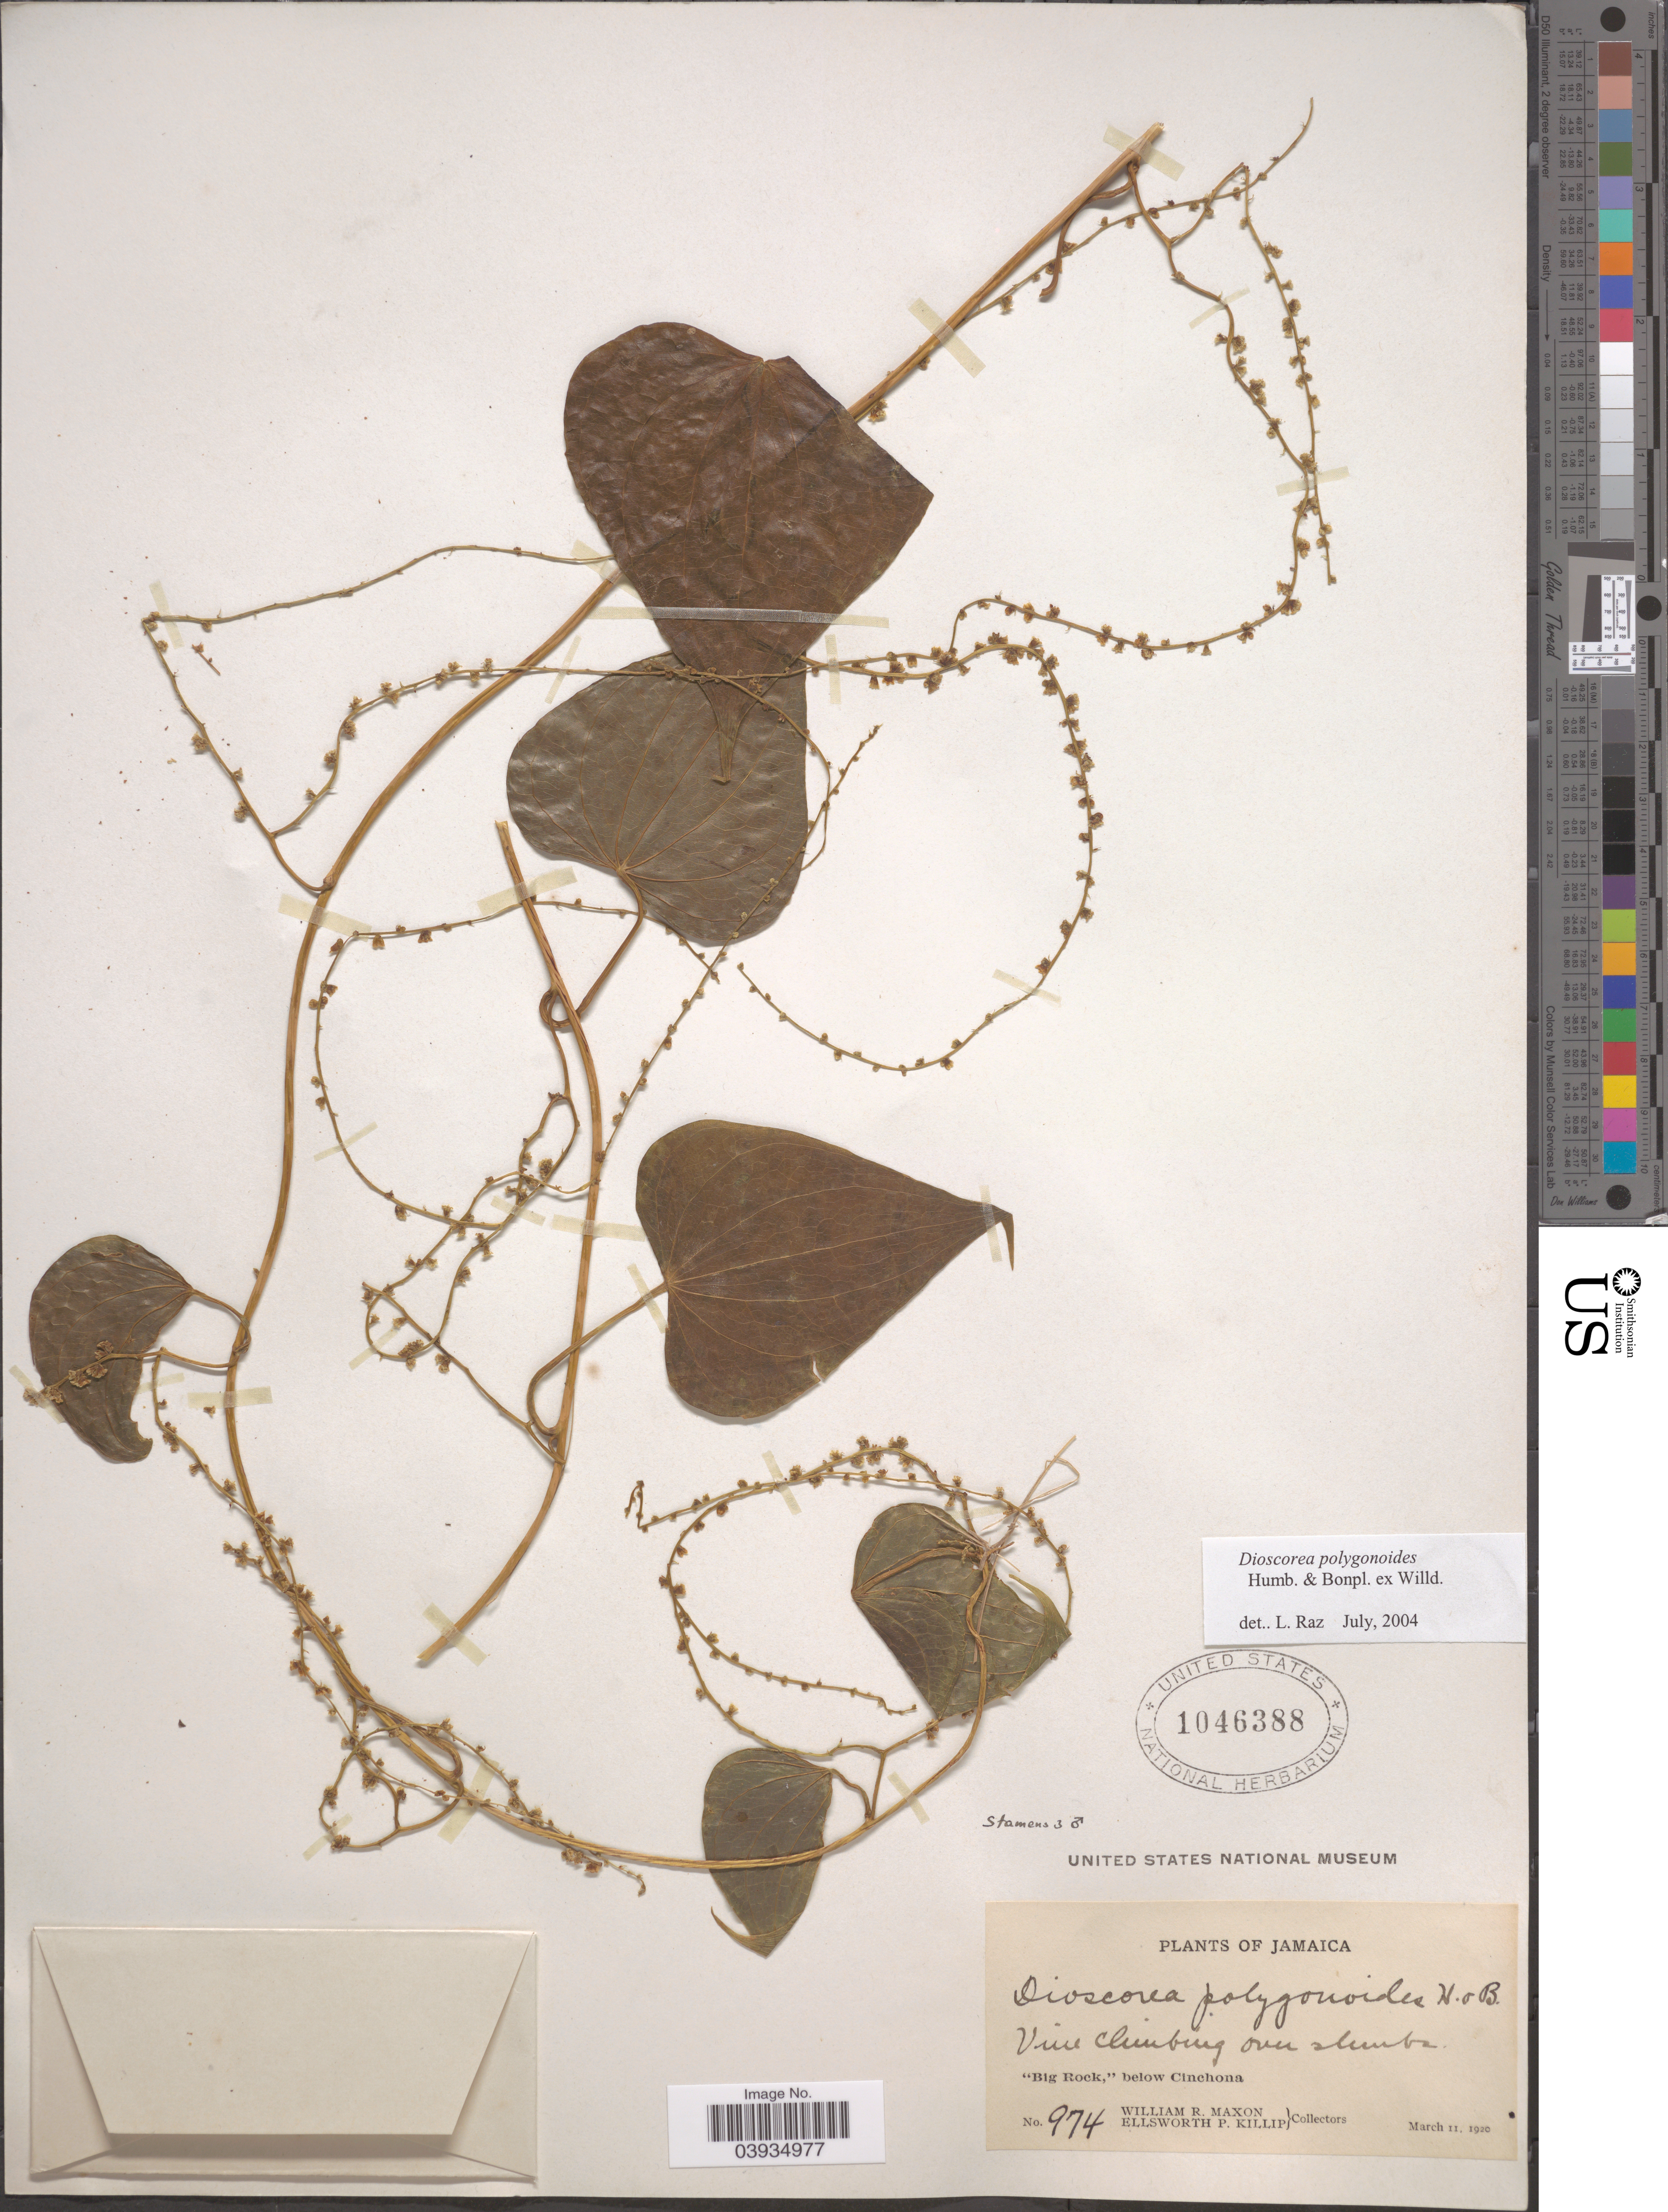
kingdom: Plantae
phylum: Tracheophyta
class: Liliopsida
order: Dioscoreales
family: Dioscoreaceae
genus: Dioscorea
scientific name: Dioscorea polygonoides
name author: Humb. & Bonpl. ex Willd.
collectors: W. R. Maxon & E. P. Killip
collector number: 974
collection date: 1920-03-11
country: Jamaica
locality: Big Rock,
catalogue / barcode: US 1046388